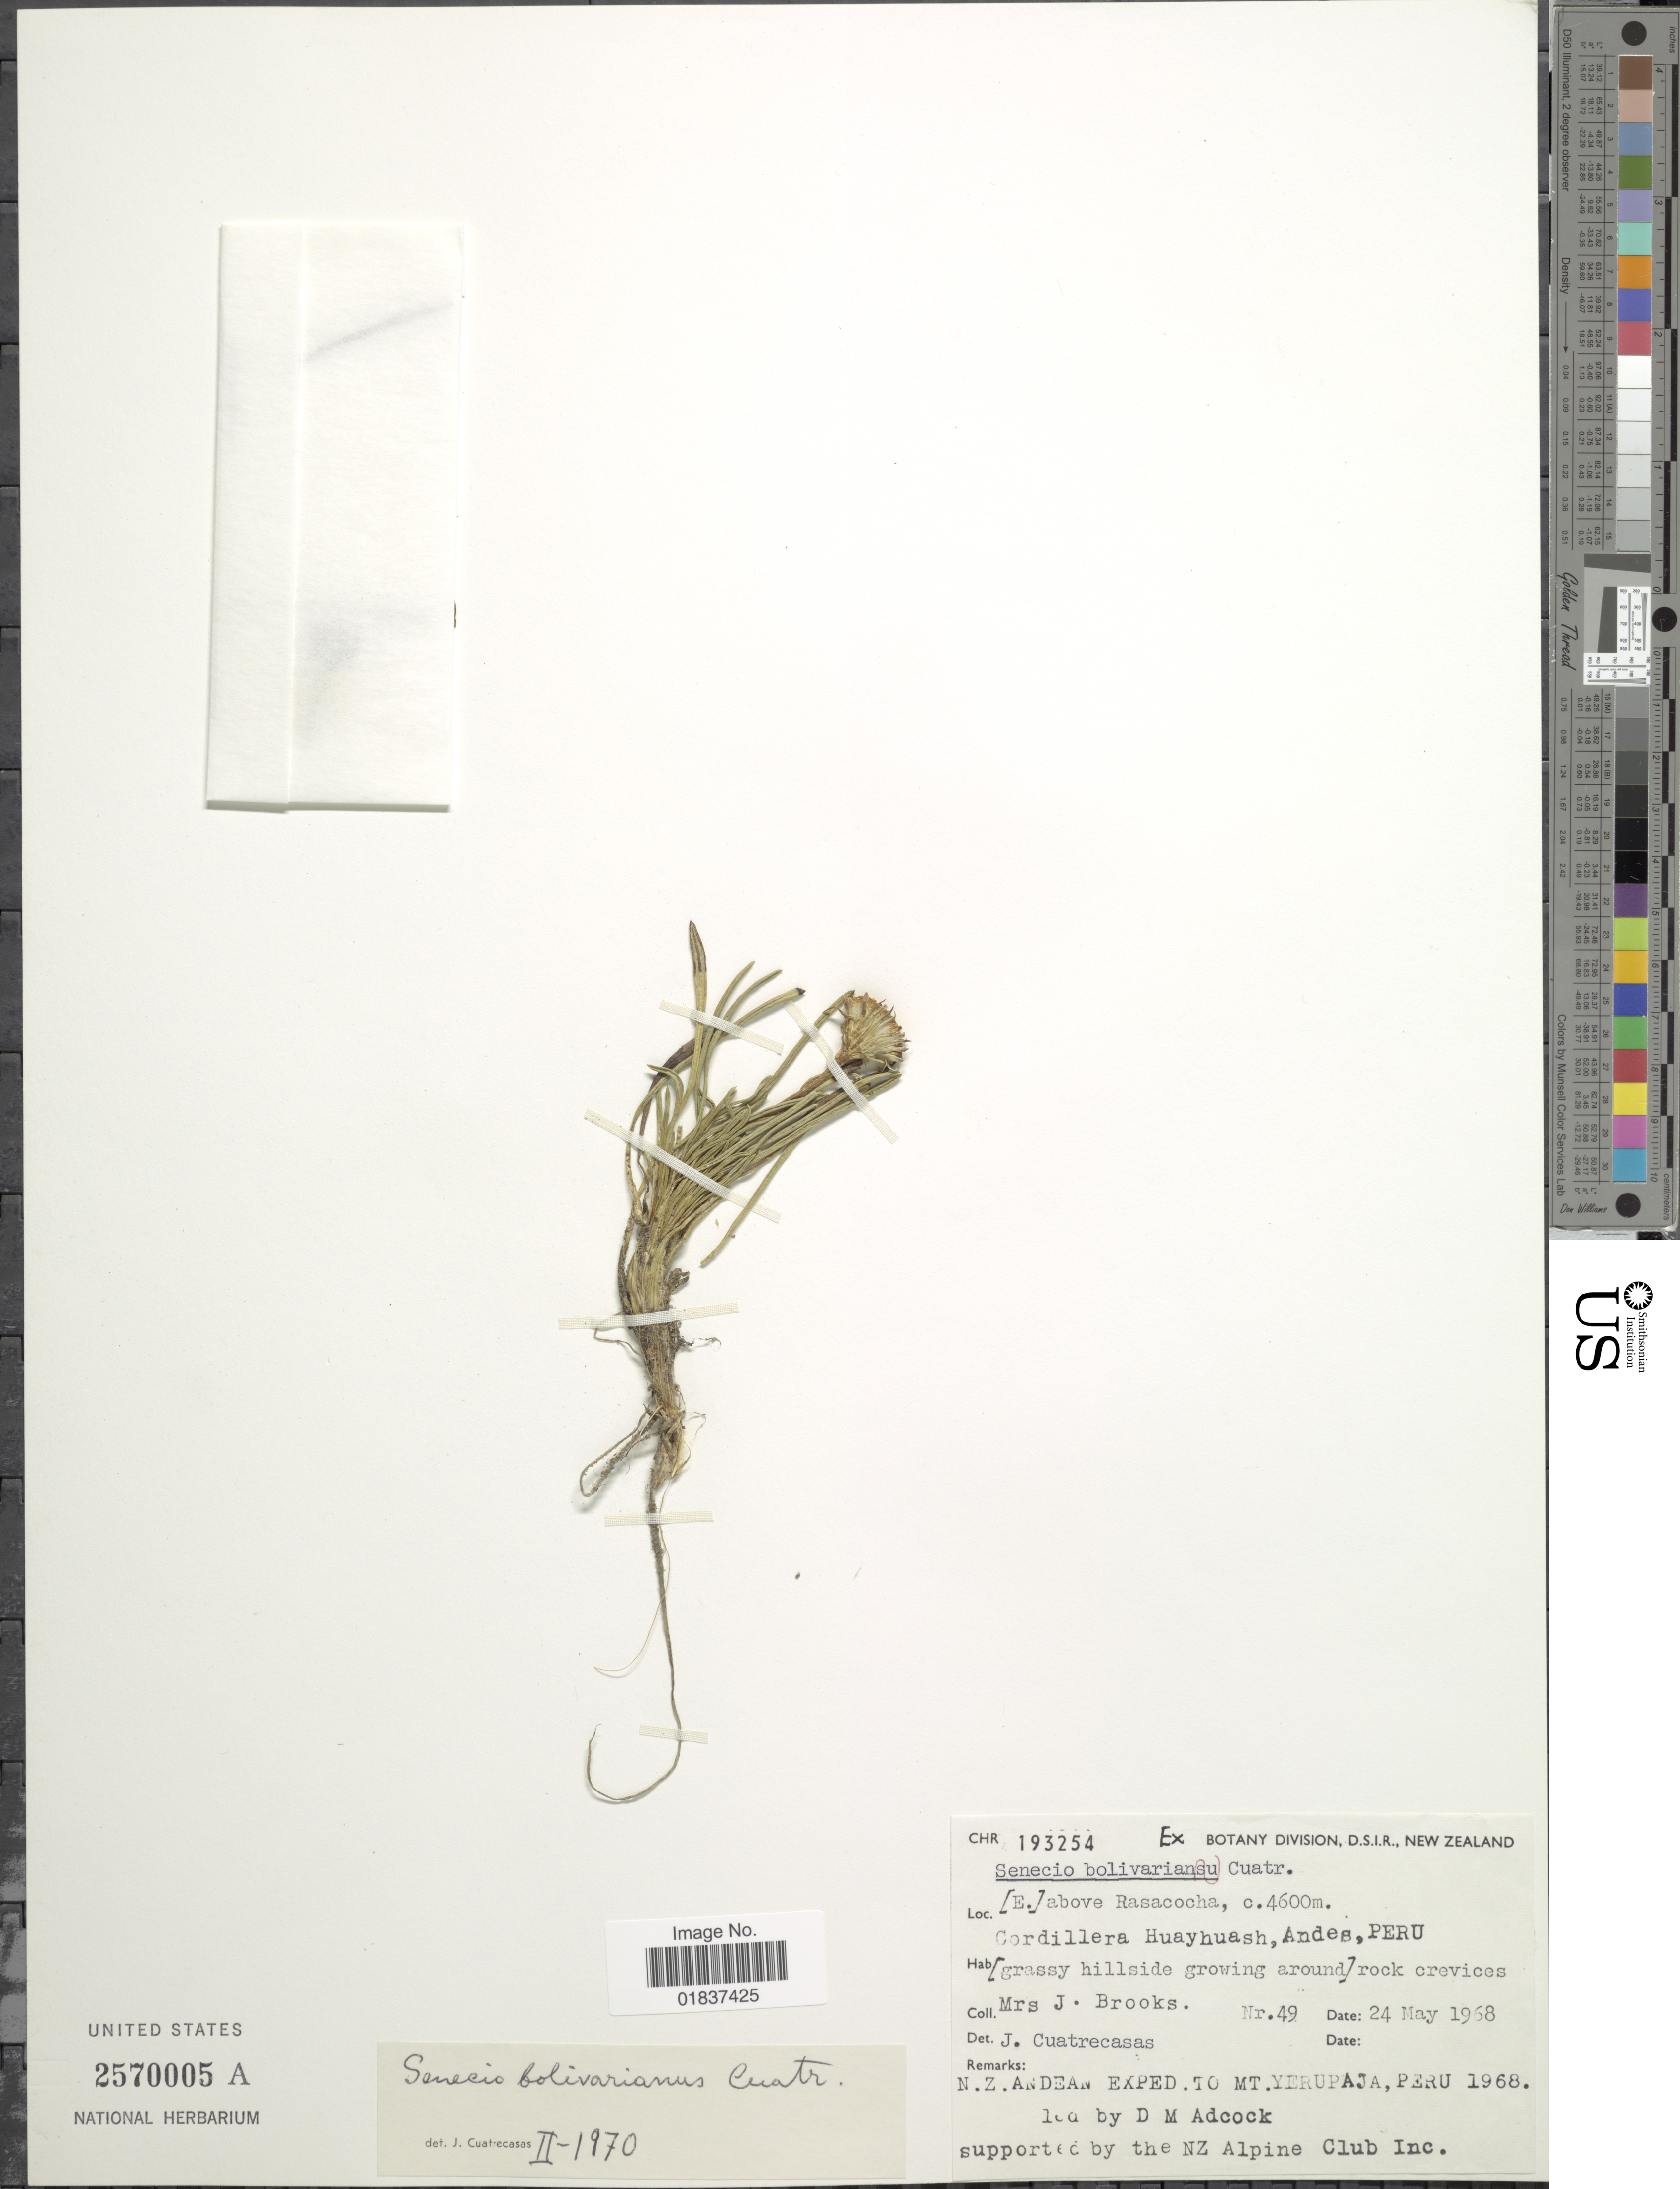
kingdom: Plantae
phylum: Tracheophyta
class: Magnoliopsida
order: Asterales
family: Asteraceae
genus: Senecio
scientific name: Senecio bolivarianus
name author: Cuatrec.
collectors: J. Brooks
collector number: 49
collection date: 1968-05-24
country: Peru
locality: Cordillera Huayhuash, Andes. E. above Rasacocha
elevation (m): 4600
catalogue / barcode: US 2570005A